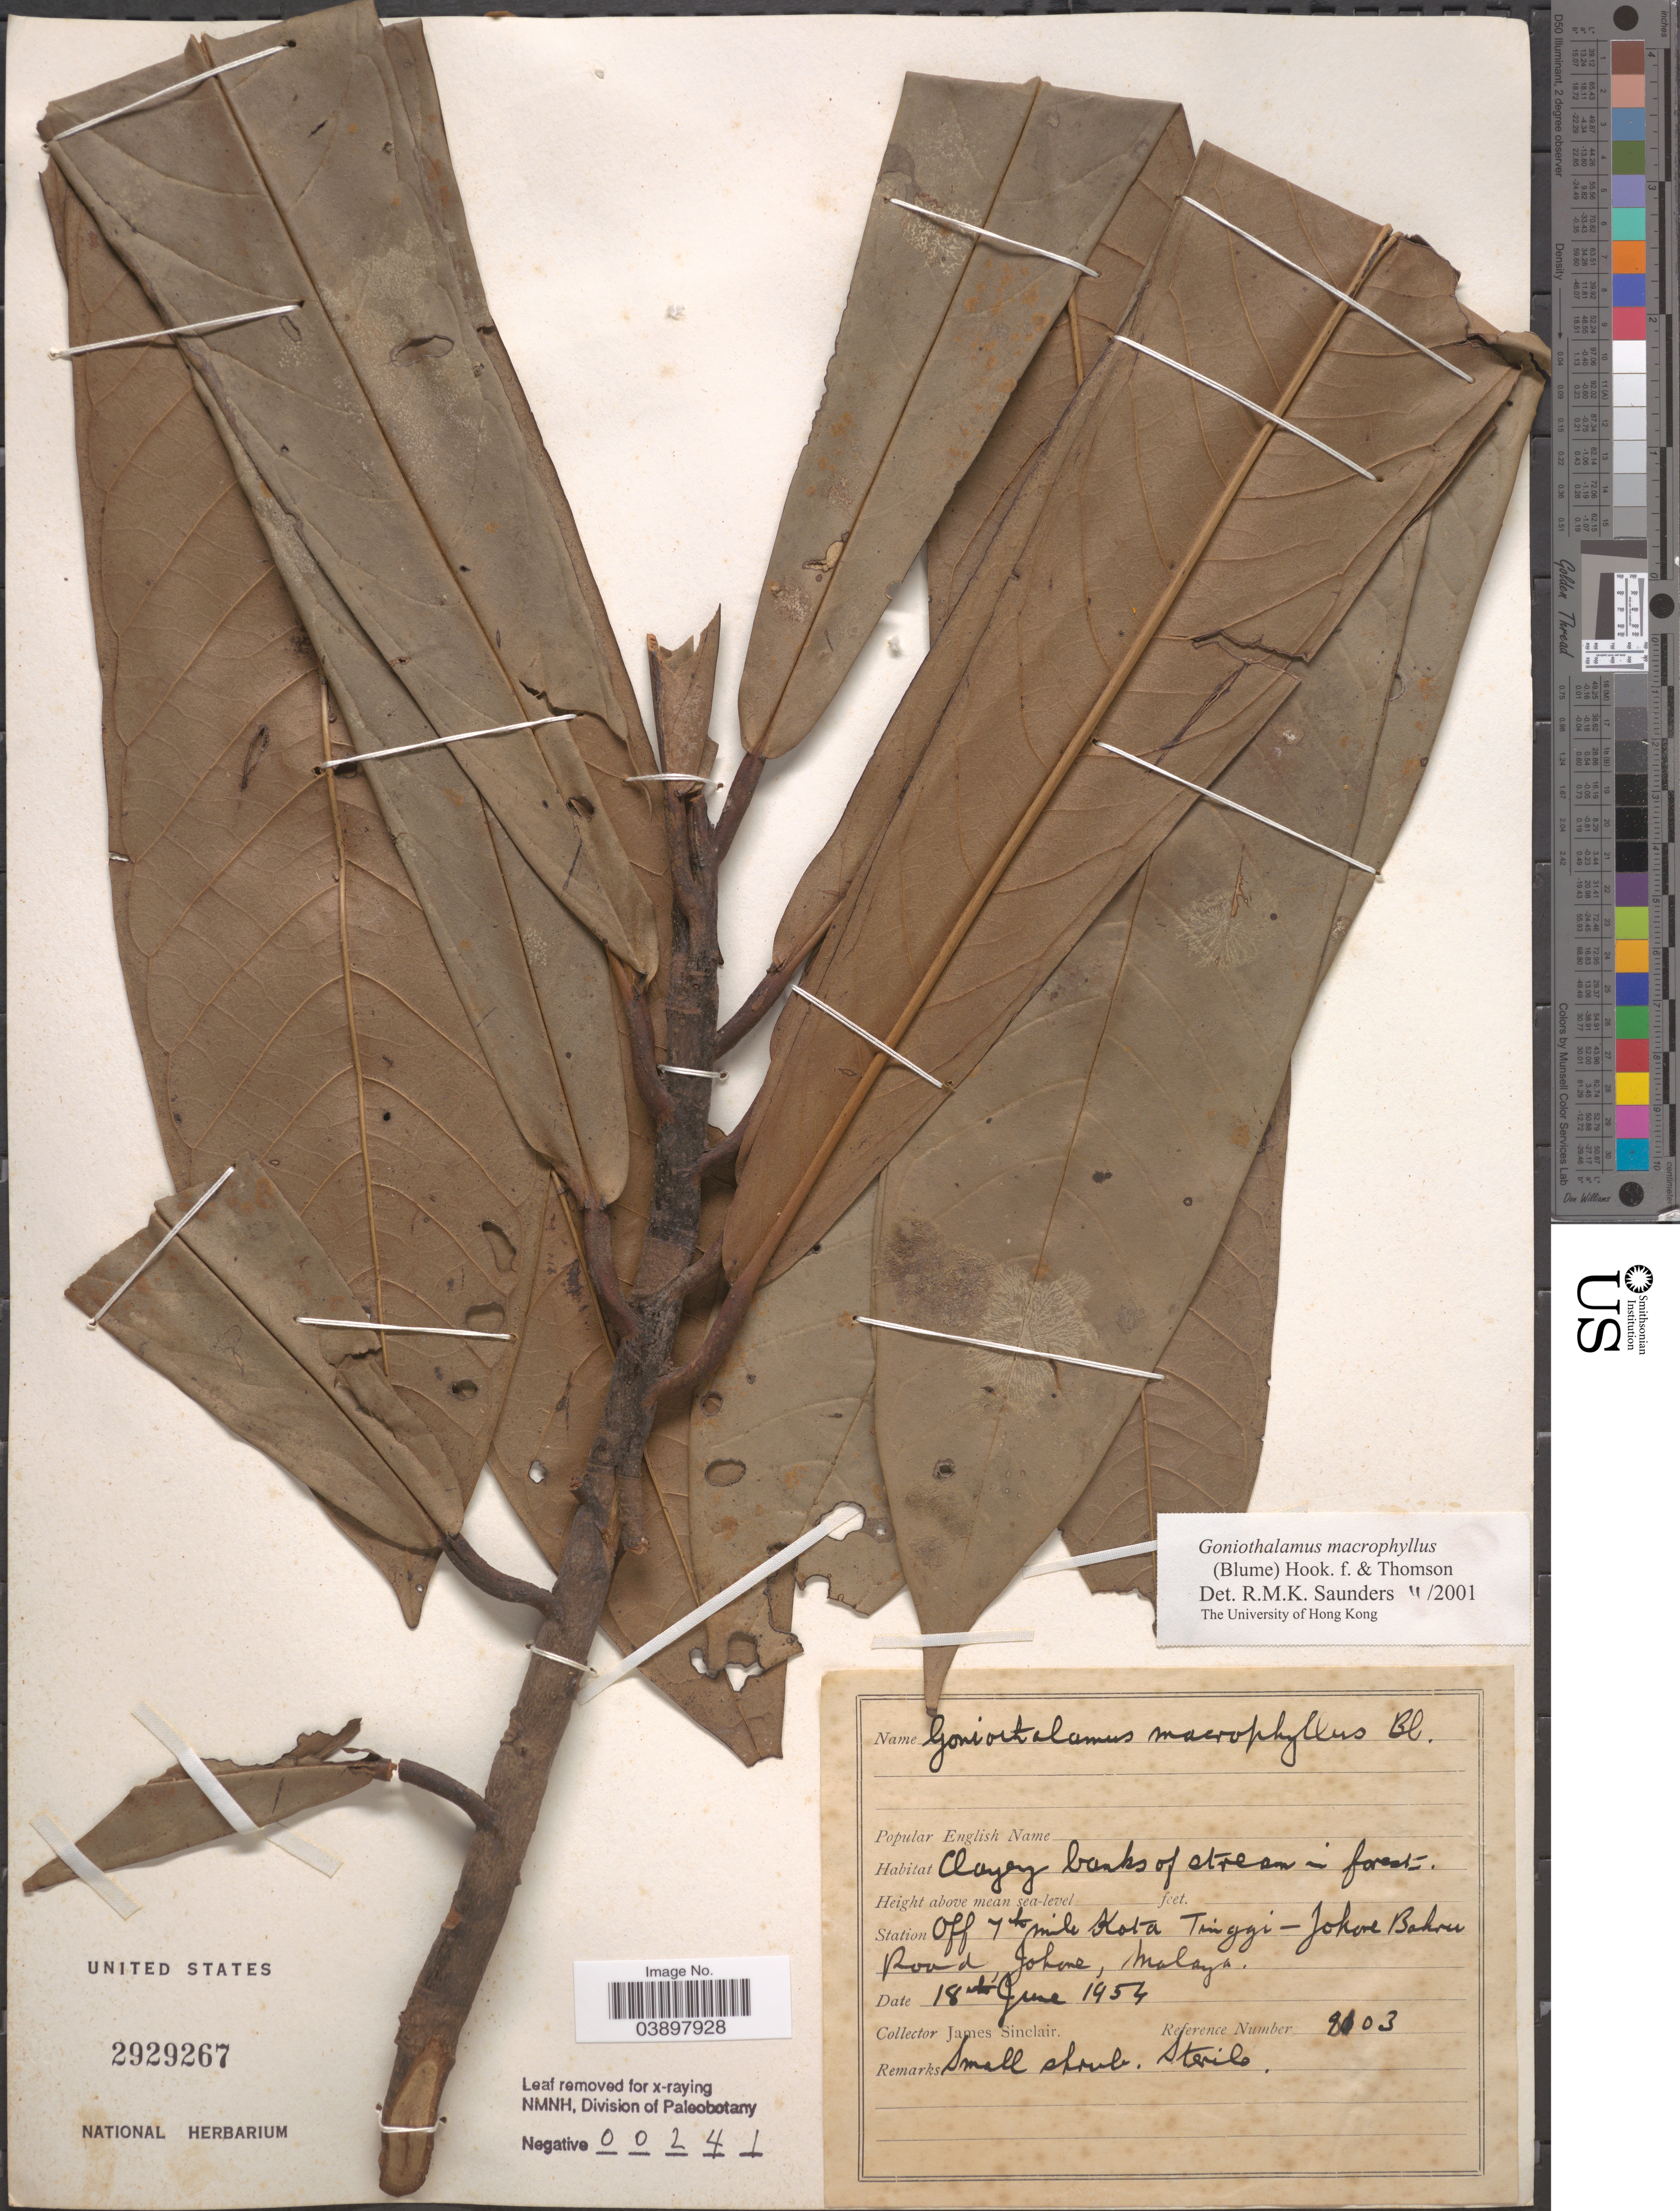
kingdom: Plantae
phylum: Tracheophyta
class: Magnoliopsida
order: Magnoliales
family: Annonaceae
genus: Goniothalamus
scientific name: Goniothalamus macrophyllus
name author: Hook. f. & Thoms.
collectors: J. Sinclair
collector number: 8103*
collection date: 1954-06-18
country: Malaysia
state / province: Johor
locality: Station Off 7th mile Kota Tinggi-Johore Bahru Road, Johore, Malaya.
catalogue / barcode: US 2929267